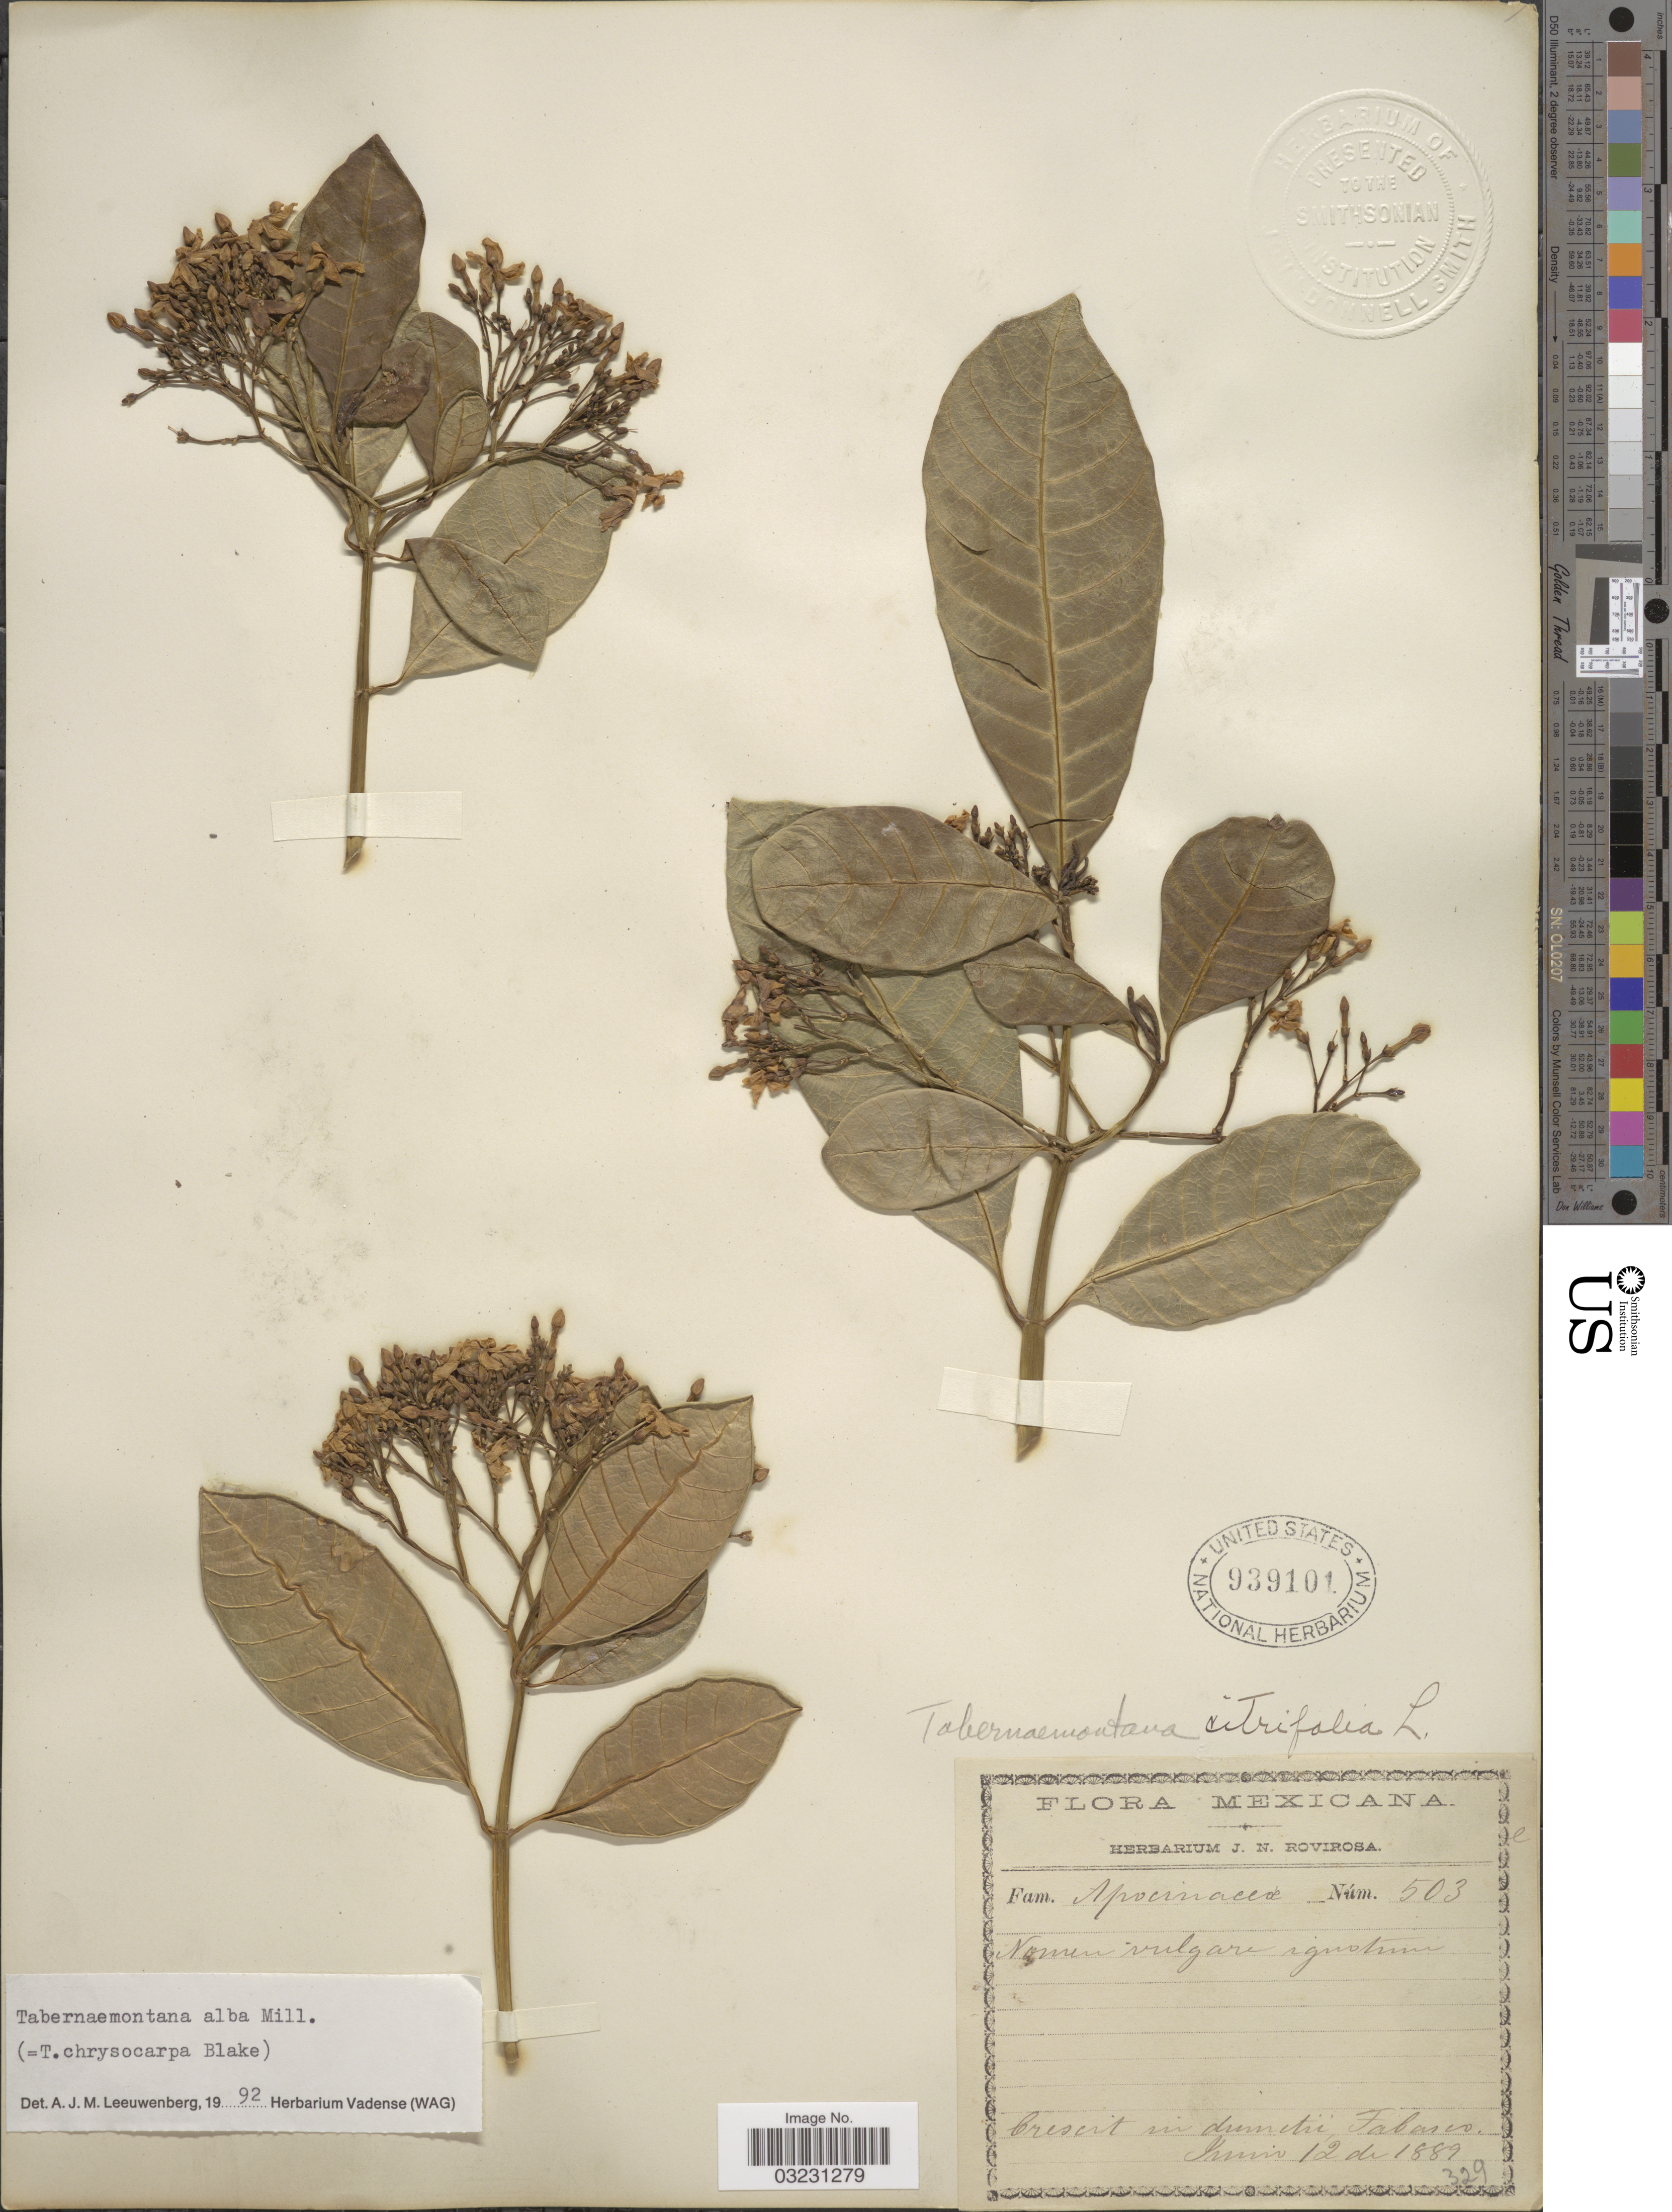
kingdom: Plantae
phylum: Tracheophyta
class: Magnoliopsida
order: Gentianales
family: Apocynaceae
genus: Tabernaemontana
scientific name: Tabernaemontana alba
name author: Mill.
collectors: ex herb. J. N. Rovirosa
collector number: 503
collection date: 1889-06-12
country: Mexico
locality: Crescit in dumetii Tabasco.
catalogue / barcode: US 939101